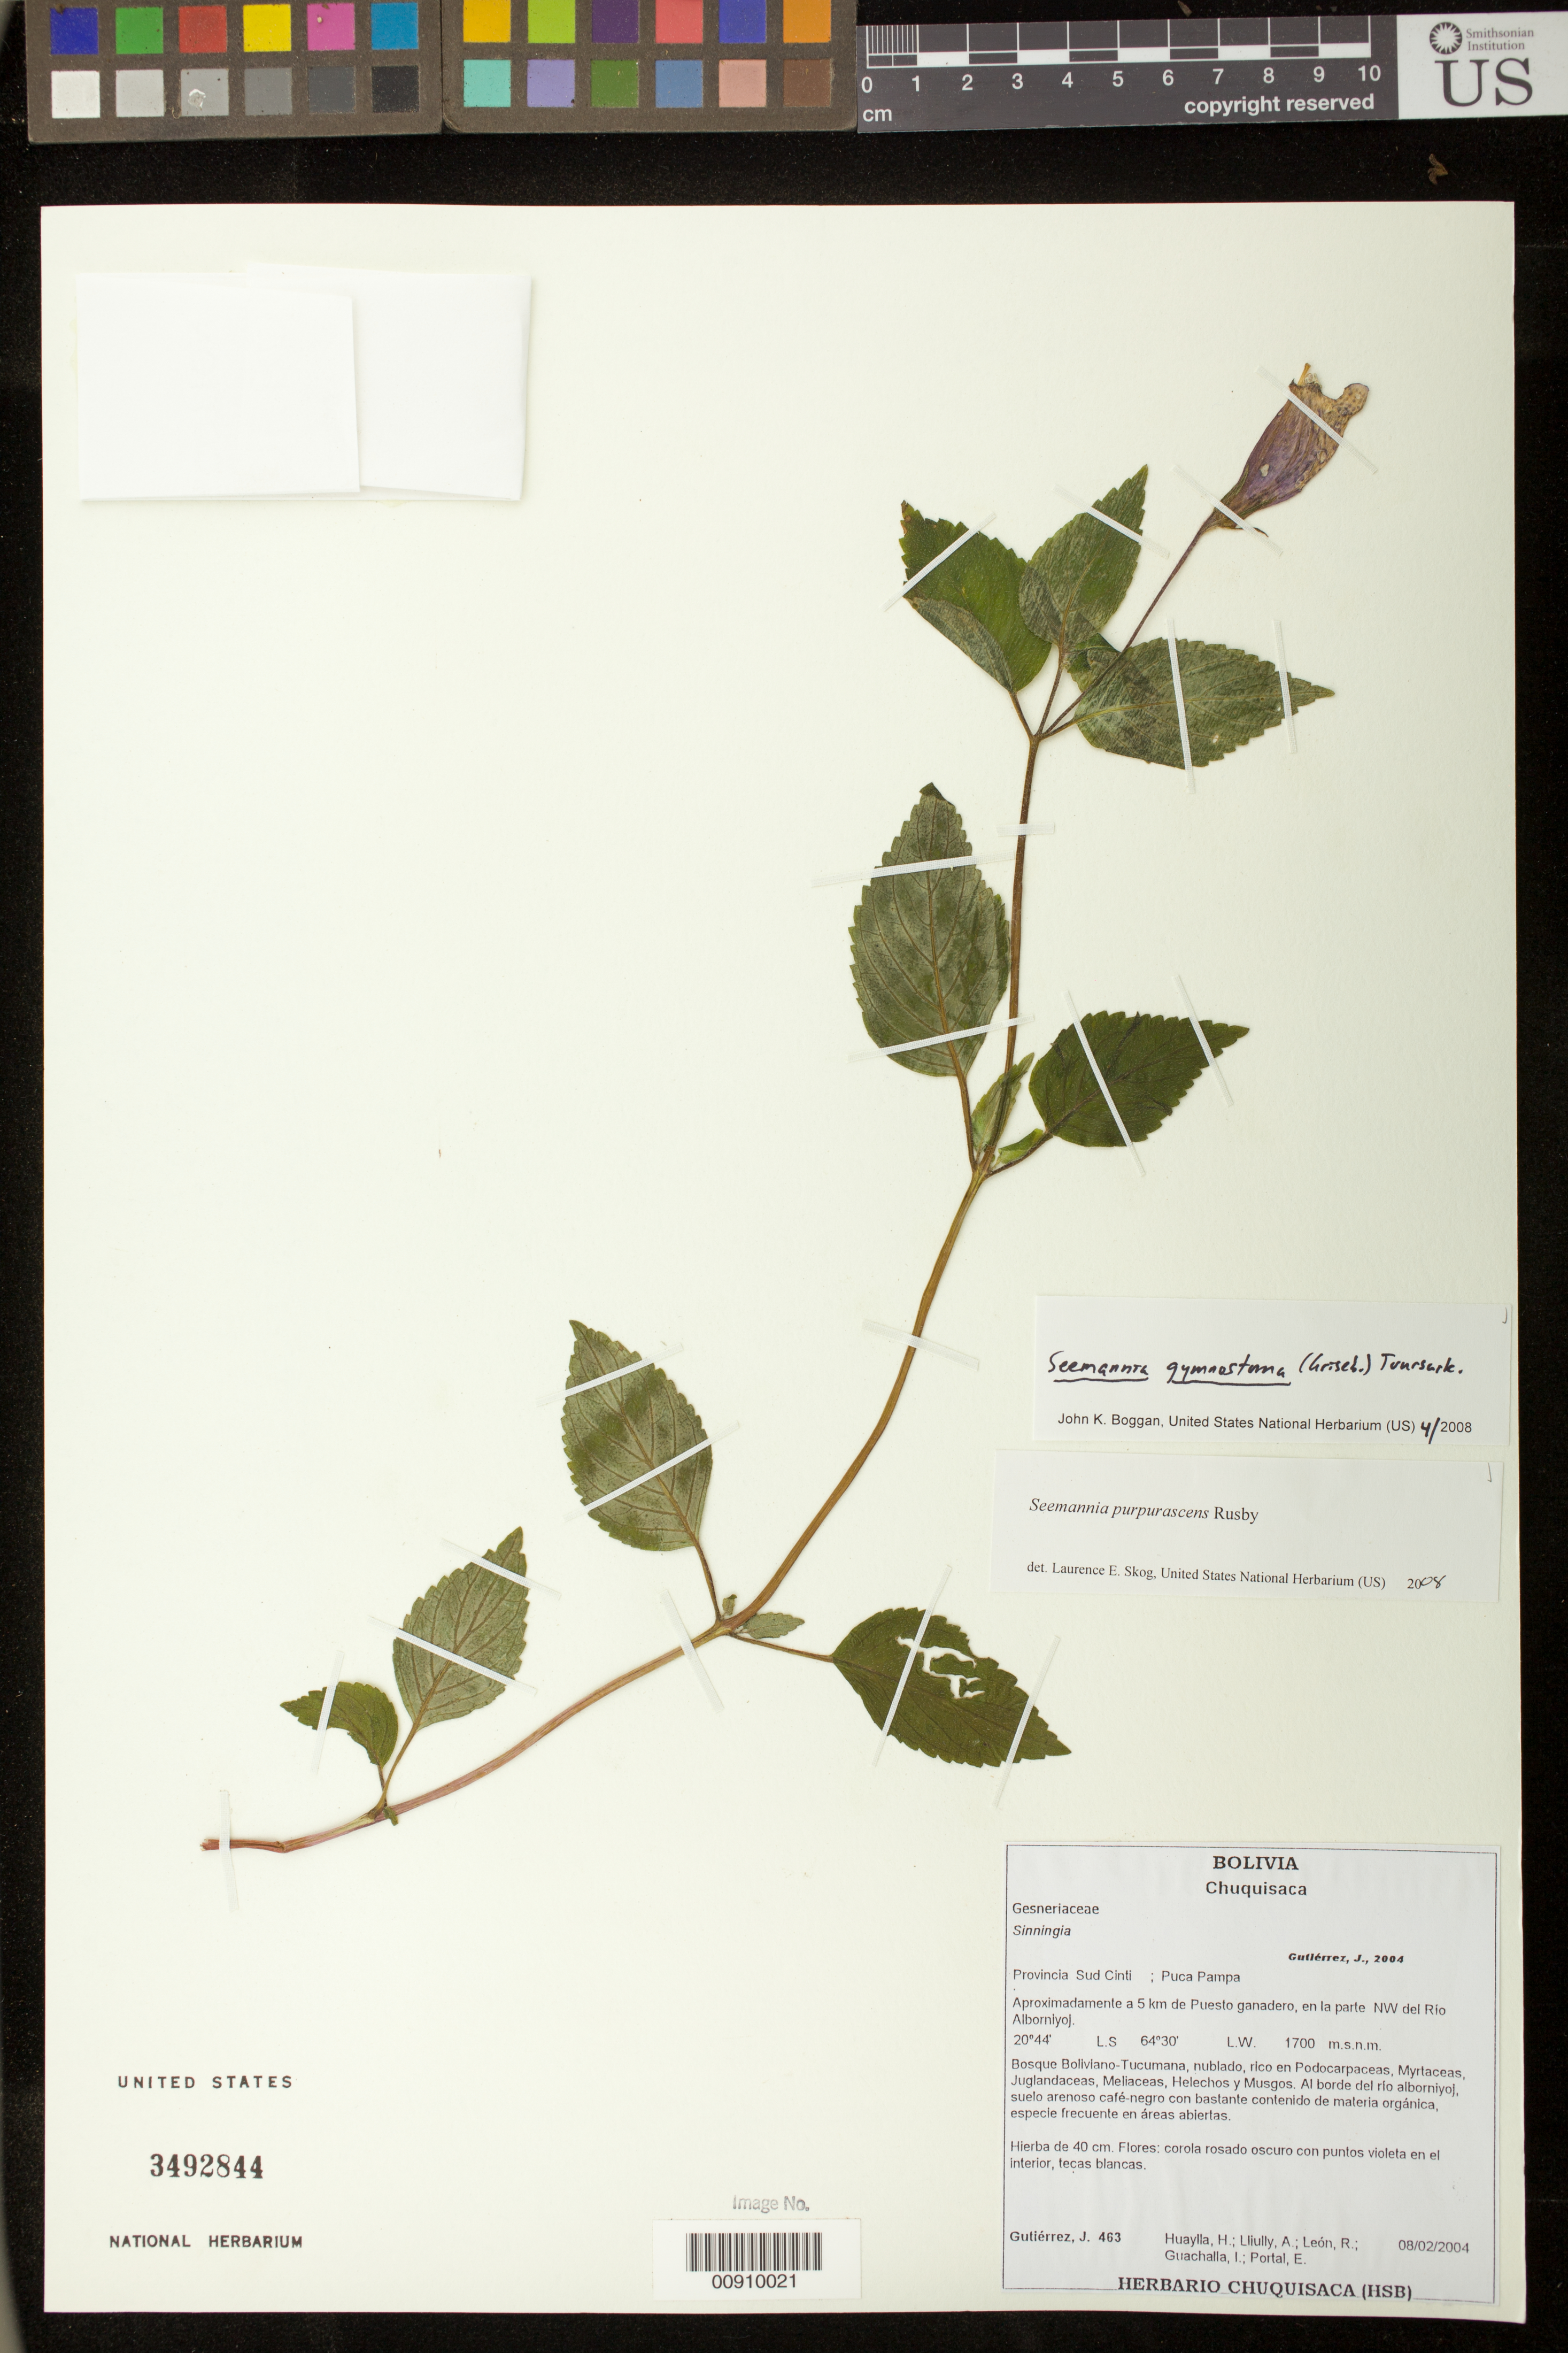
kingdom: Plantae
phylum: Tracheophyta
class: Magnoliopsida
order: Lamiales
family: Gesneriaceae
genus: Seemannia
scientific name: Seemannia purpurascens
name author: Rusby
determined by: Boggan, J. K., (US), NMNH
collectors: J. Gutiérrez & et al.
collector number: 463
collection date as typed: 08 Feb 2004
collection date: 2004-02-08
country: Bolivia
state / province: Chuquisaca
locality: Provincia Sud Cinti; Puca Pampa. Aproximadamente a 5 km de Puesto ganadero, en la parte NW del Rio Alborniyoj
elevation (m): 1700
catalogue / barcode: US 3492844